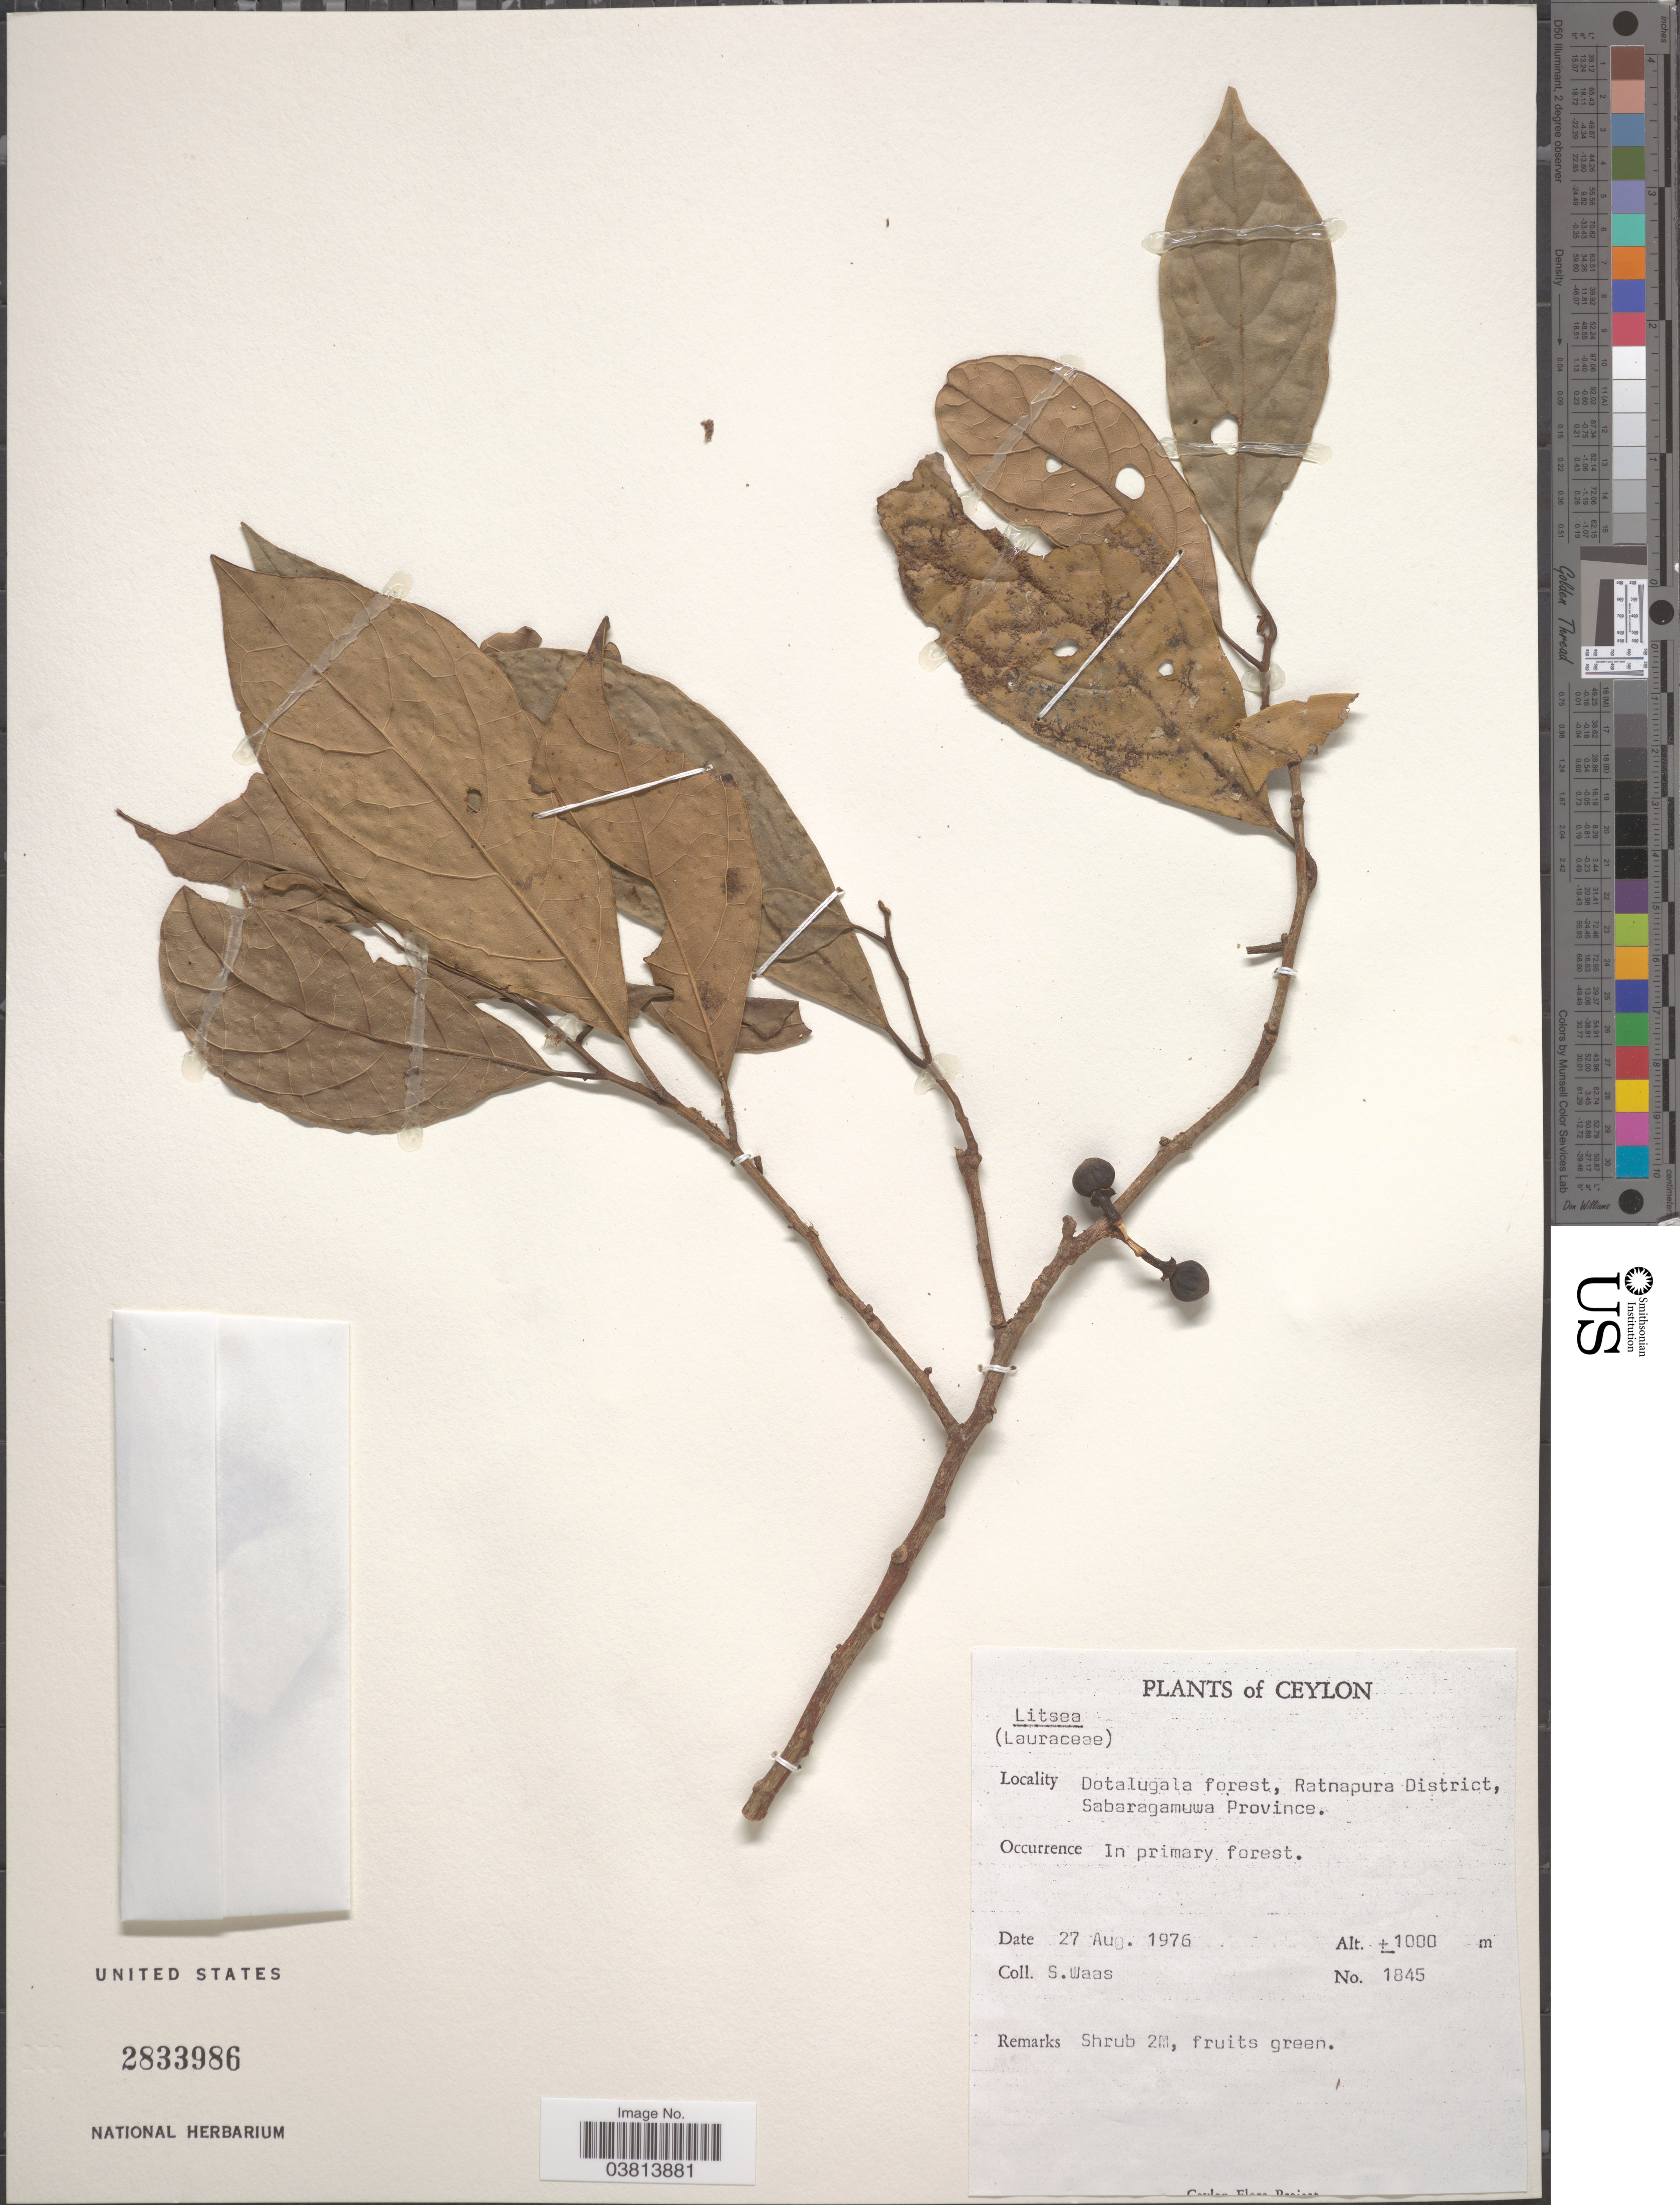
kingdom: Plantae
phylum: Tracheophyta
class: Magnoliopsida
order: Laurales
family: Lauraceae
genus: Litsea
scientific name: Litsea sp.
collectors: S. Waas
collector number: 1845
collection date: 1976-08-27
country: Sri Lanka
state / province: Sabaragamuwa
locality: Ceylon. Dotalugala forest, Ratnapura District.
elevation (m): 1000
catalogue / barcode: US 2833986